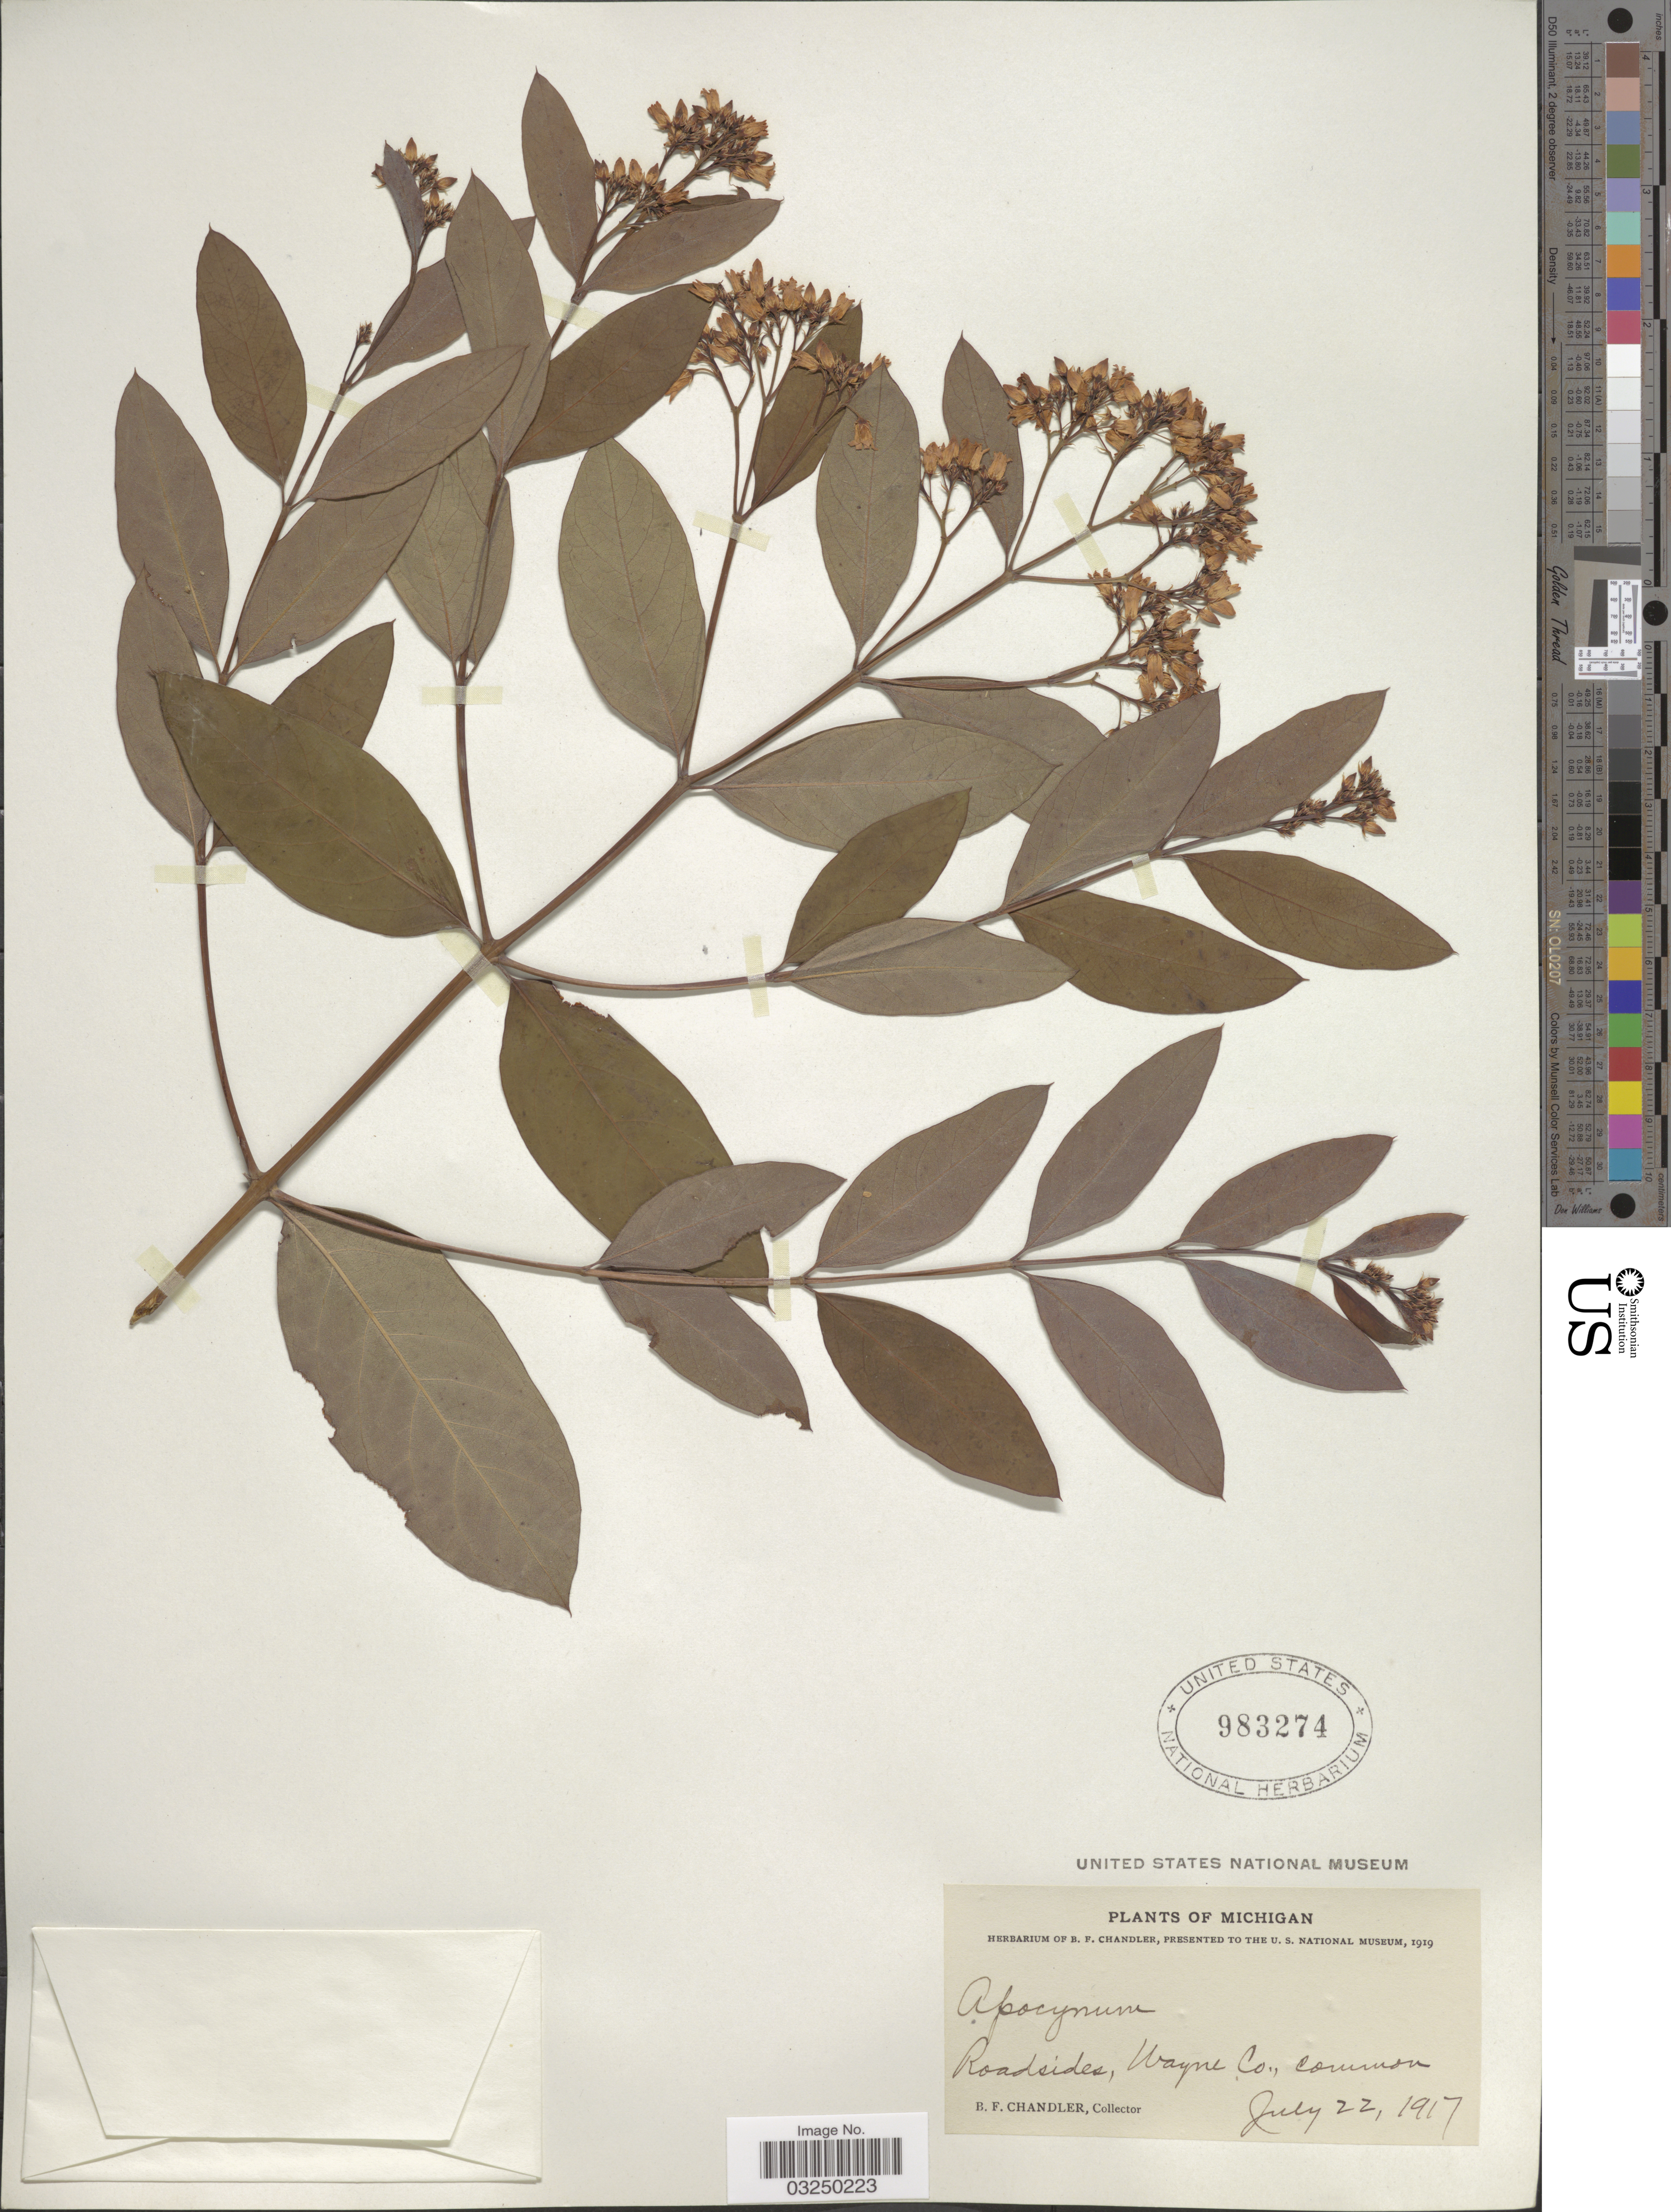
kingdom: Plantae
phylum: Tracheophyta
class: Magnoliopsida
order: Gentianales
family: Apocynaceae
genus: Apocynum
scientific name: Apocynum sp.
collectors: B. F. Chandler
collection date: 1917-07-22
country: United States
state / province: Michigan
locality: Roadsides, Wayne Co.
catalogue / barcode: US 983274